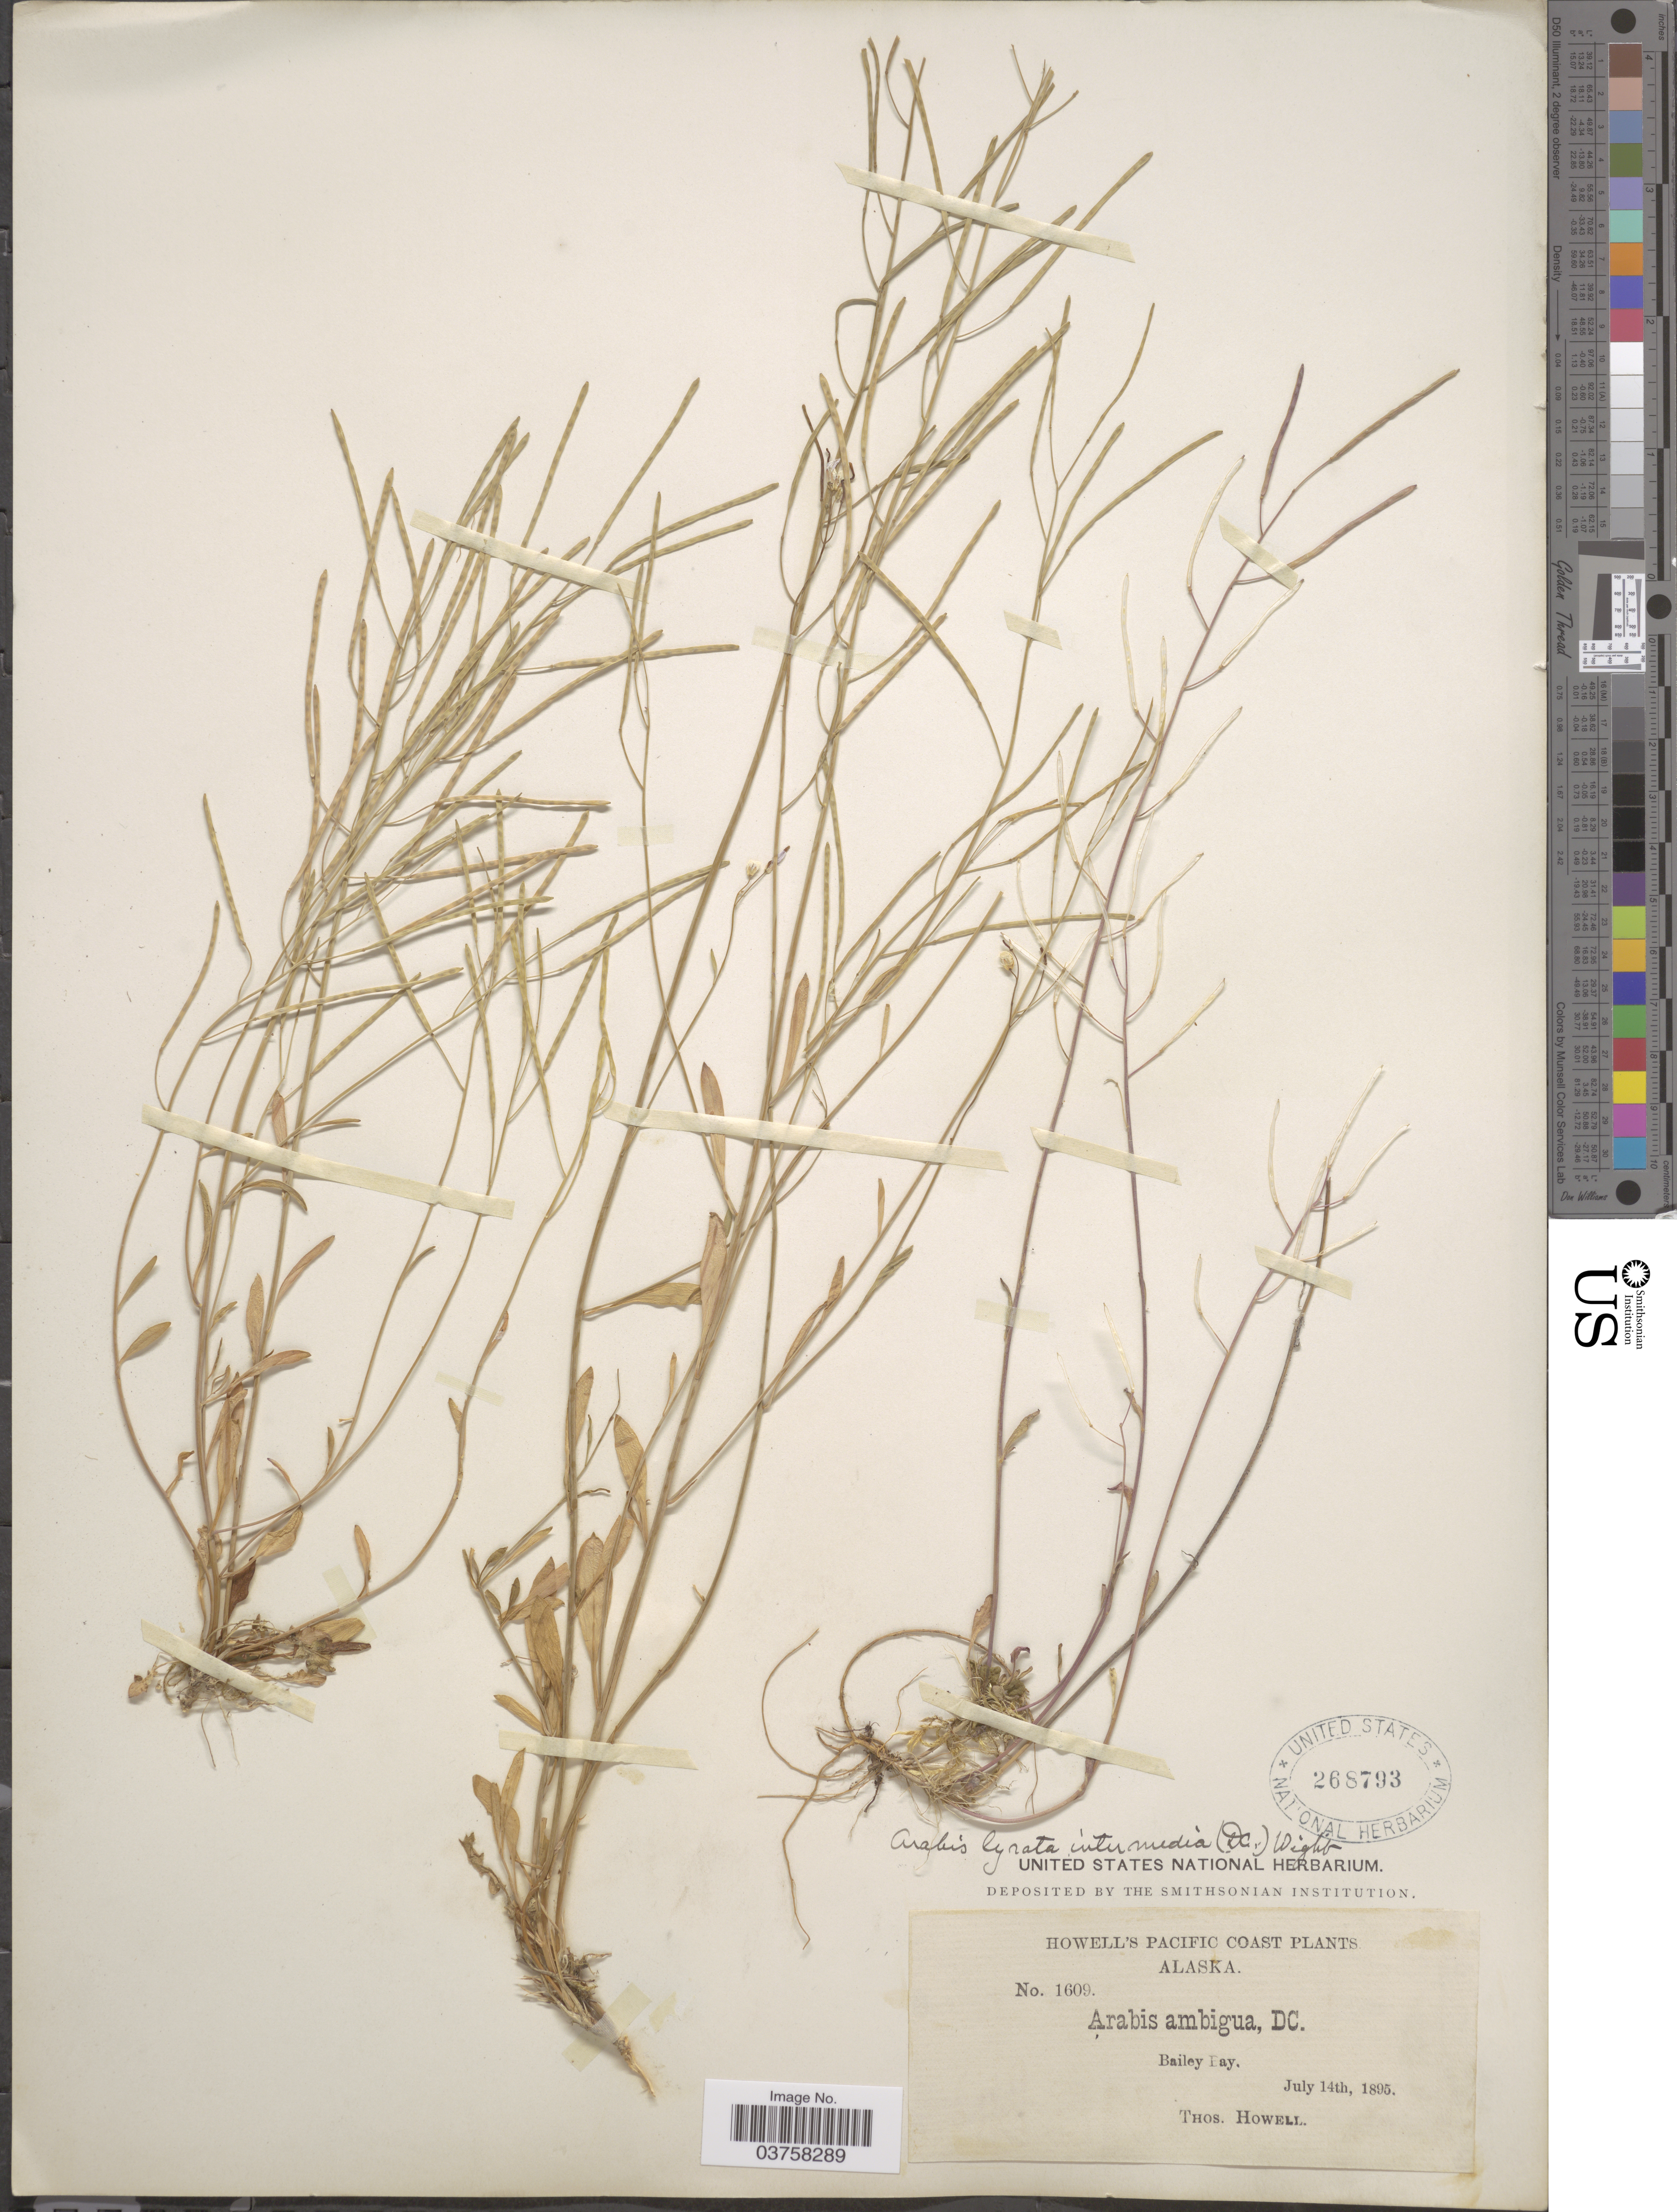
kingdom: Plantae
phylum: Tracheophyta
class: Magnoliopsida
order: Brassicales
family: Brassicaceae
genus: Arabidopsis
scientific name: Arabidopsis lyrata subsp. kamchatica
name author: (Fisch. ex DC.) O'Kane & Al-Shehbaz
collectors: T. Howell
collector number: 1609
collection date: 1895-07-14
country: United States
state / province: Alaska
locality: Pacific Coast. Bailey Bay.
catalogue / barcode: US 268793